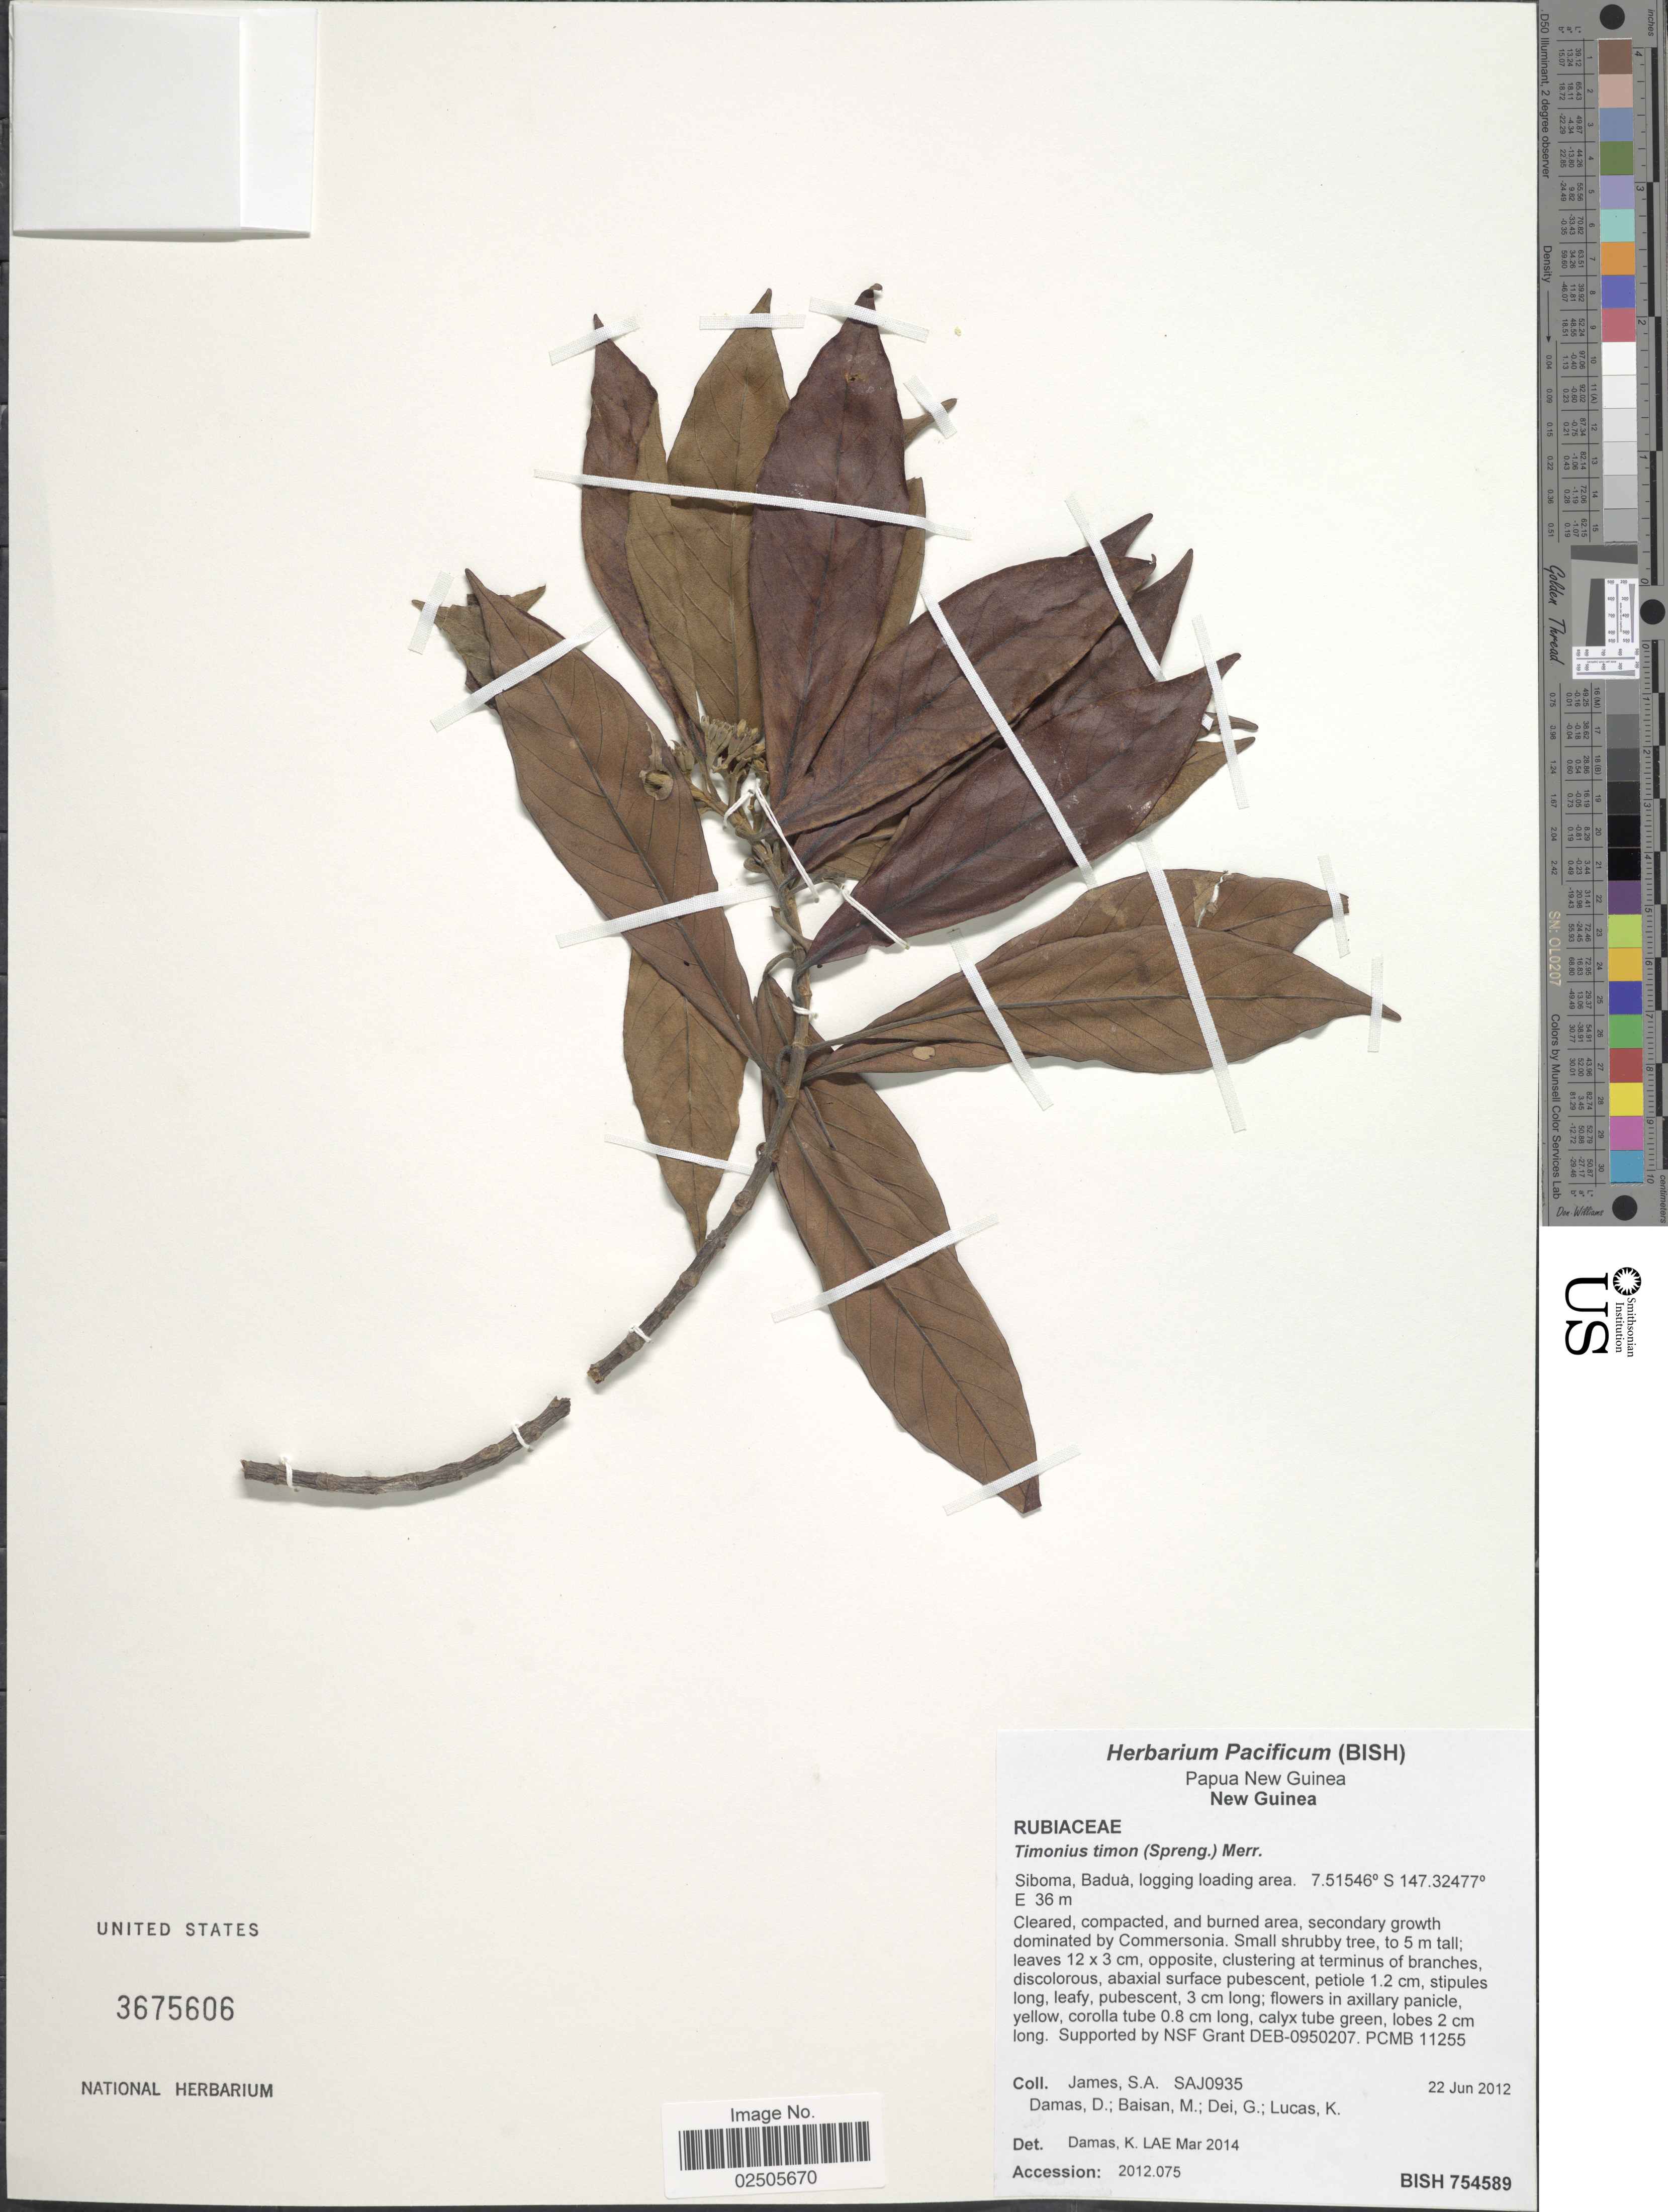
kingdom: Plantae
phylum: Tracheophyta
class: Magnoliopsida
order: Gentianales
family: Rubiaceae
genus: Timonius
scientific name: Timonius timon var. timon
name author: (Spreng.) Merr.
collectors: S. James, D. Damas, M. Baisan, G. Dei & K. Lucas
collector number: SAJ0935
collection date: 2012-06-22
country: Papua New Guinea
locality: Siboma, Badua, logging loading area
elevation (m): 36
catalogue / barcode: US 3675606